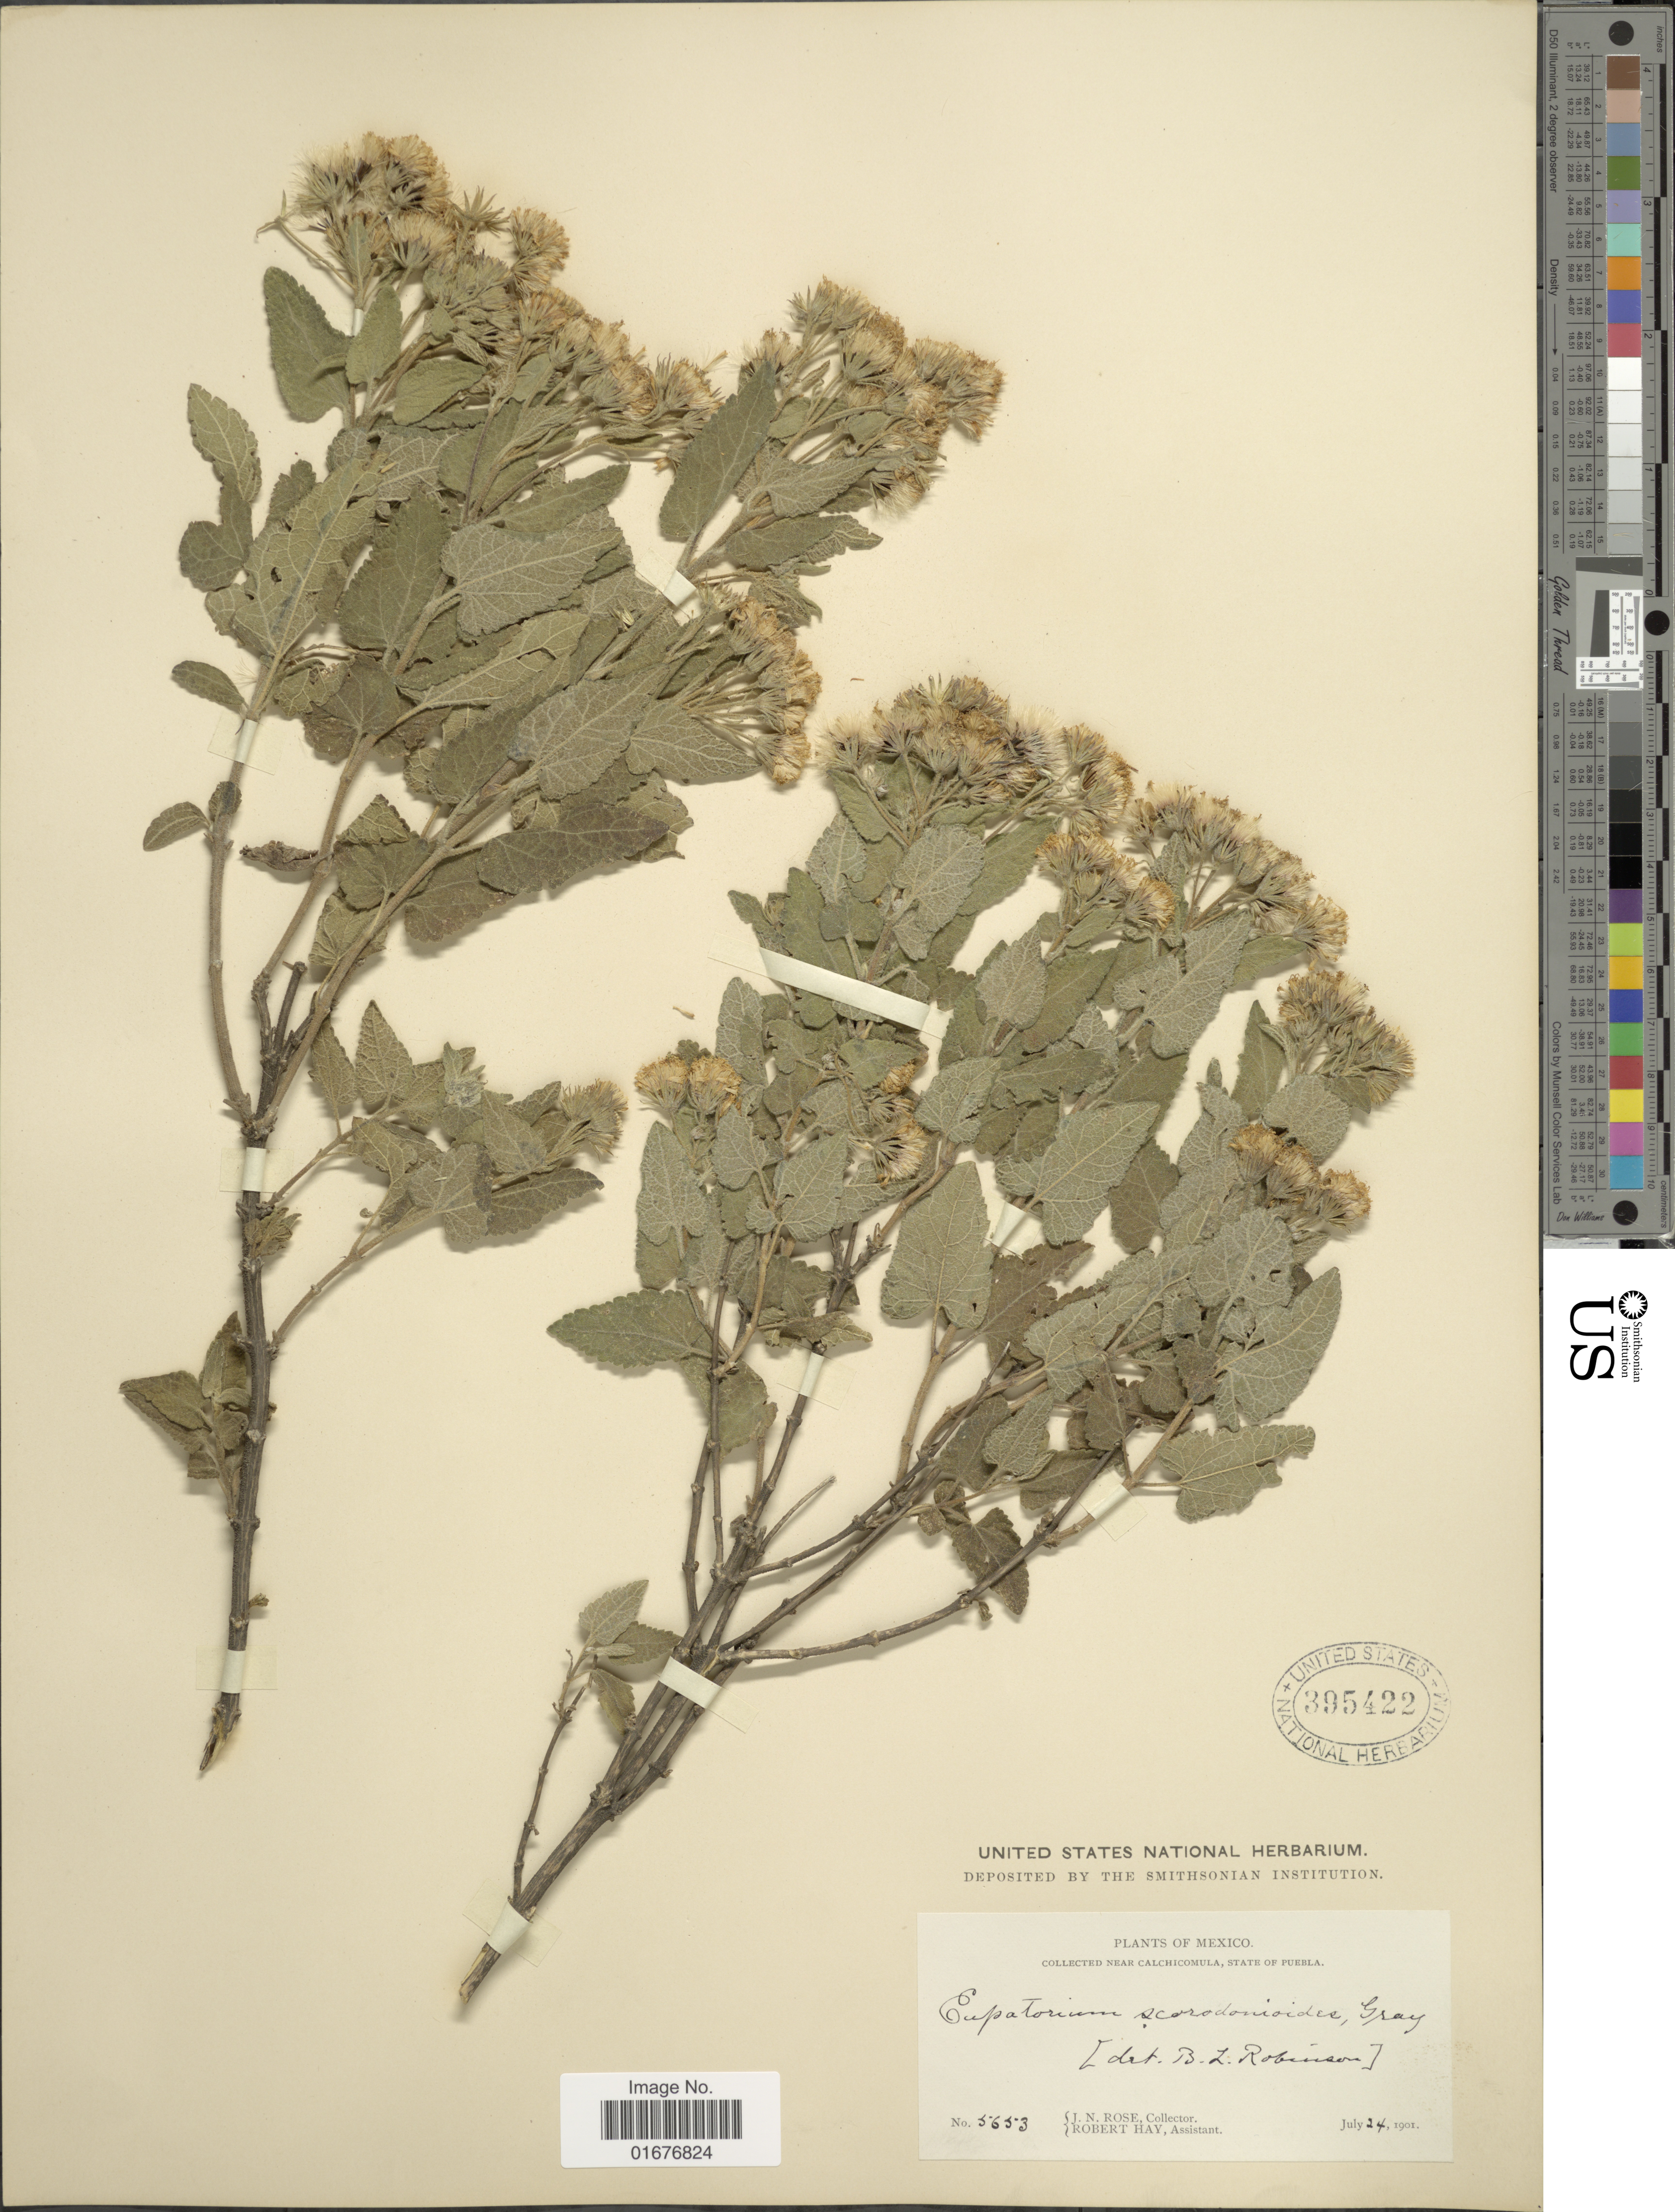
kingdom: Plantae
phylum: Tracheophyta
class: Magnoliopsida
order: Asterales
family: Asteraceae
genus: Ageratina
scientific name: Ageratina scorodonioides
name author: (A. Gray) R.M. King & H. Rob.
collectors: J. N. Rose & R. Hay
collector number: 5653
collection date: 1901-07-24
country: Mexico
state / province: Puebla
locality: Near Calchicomula, State of Puebla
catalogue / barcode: US 395422